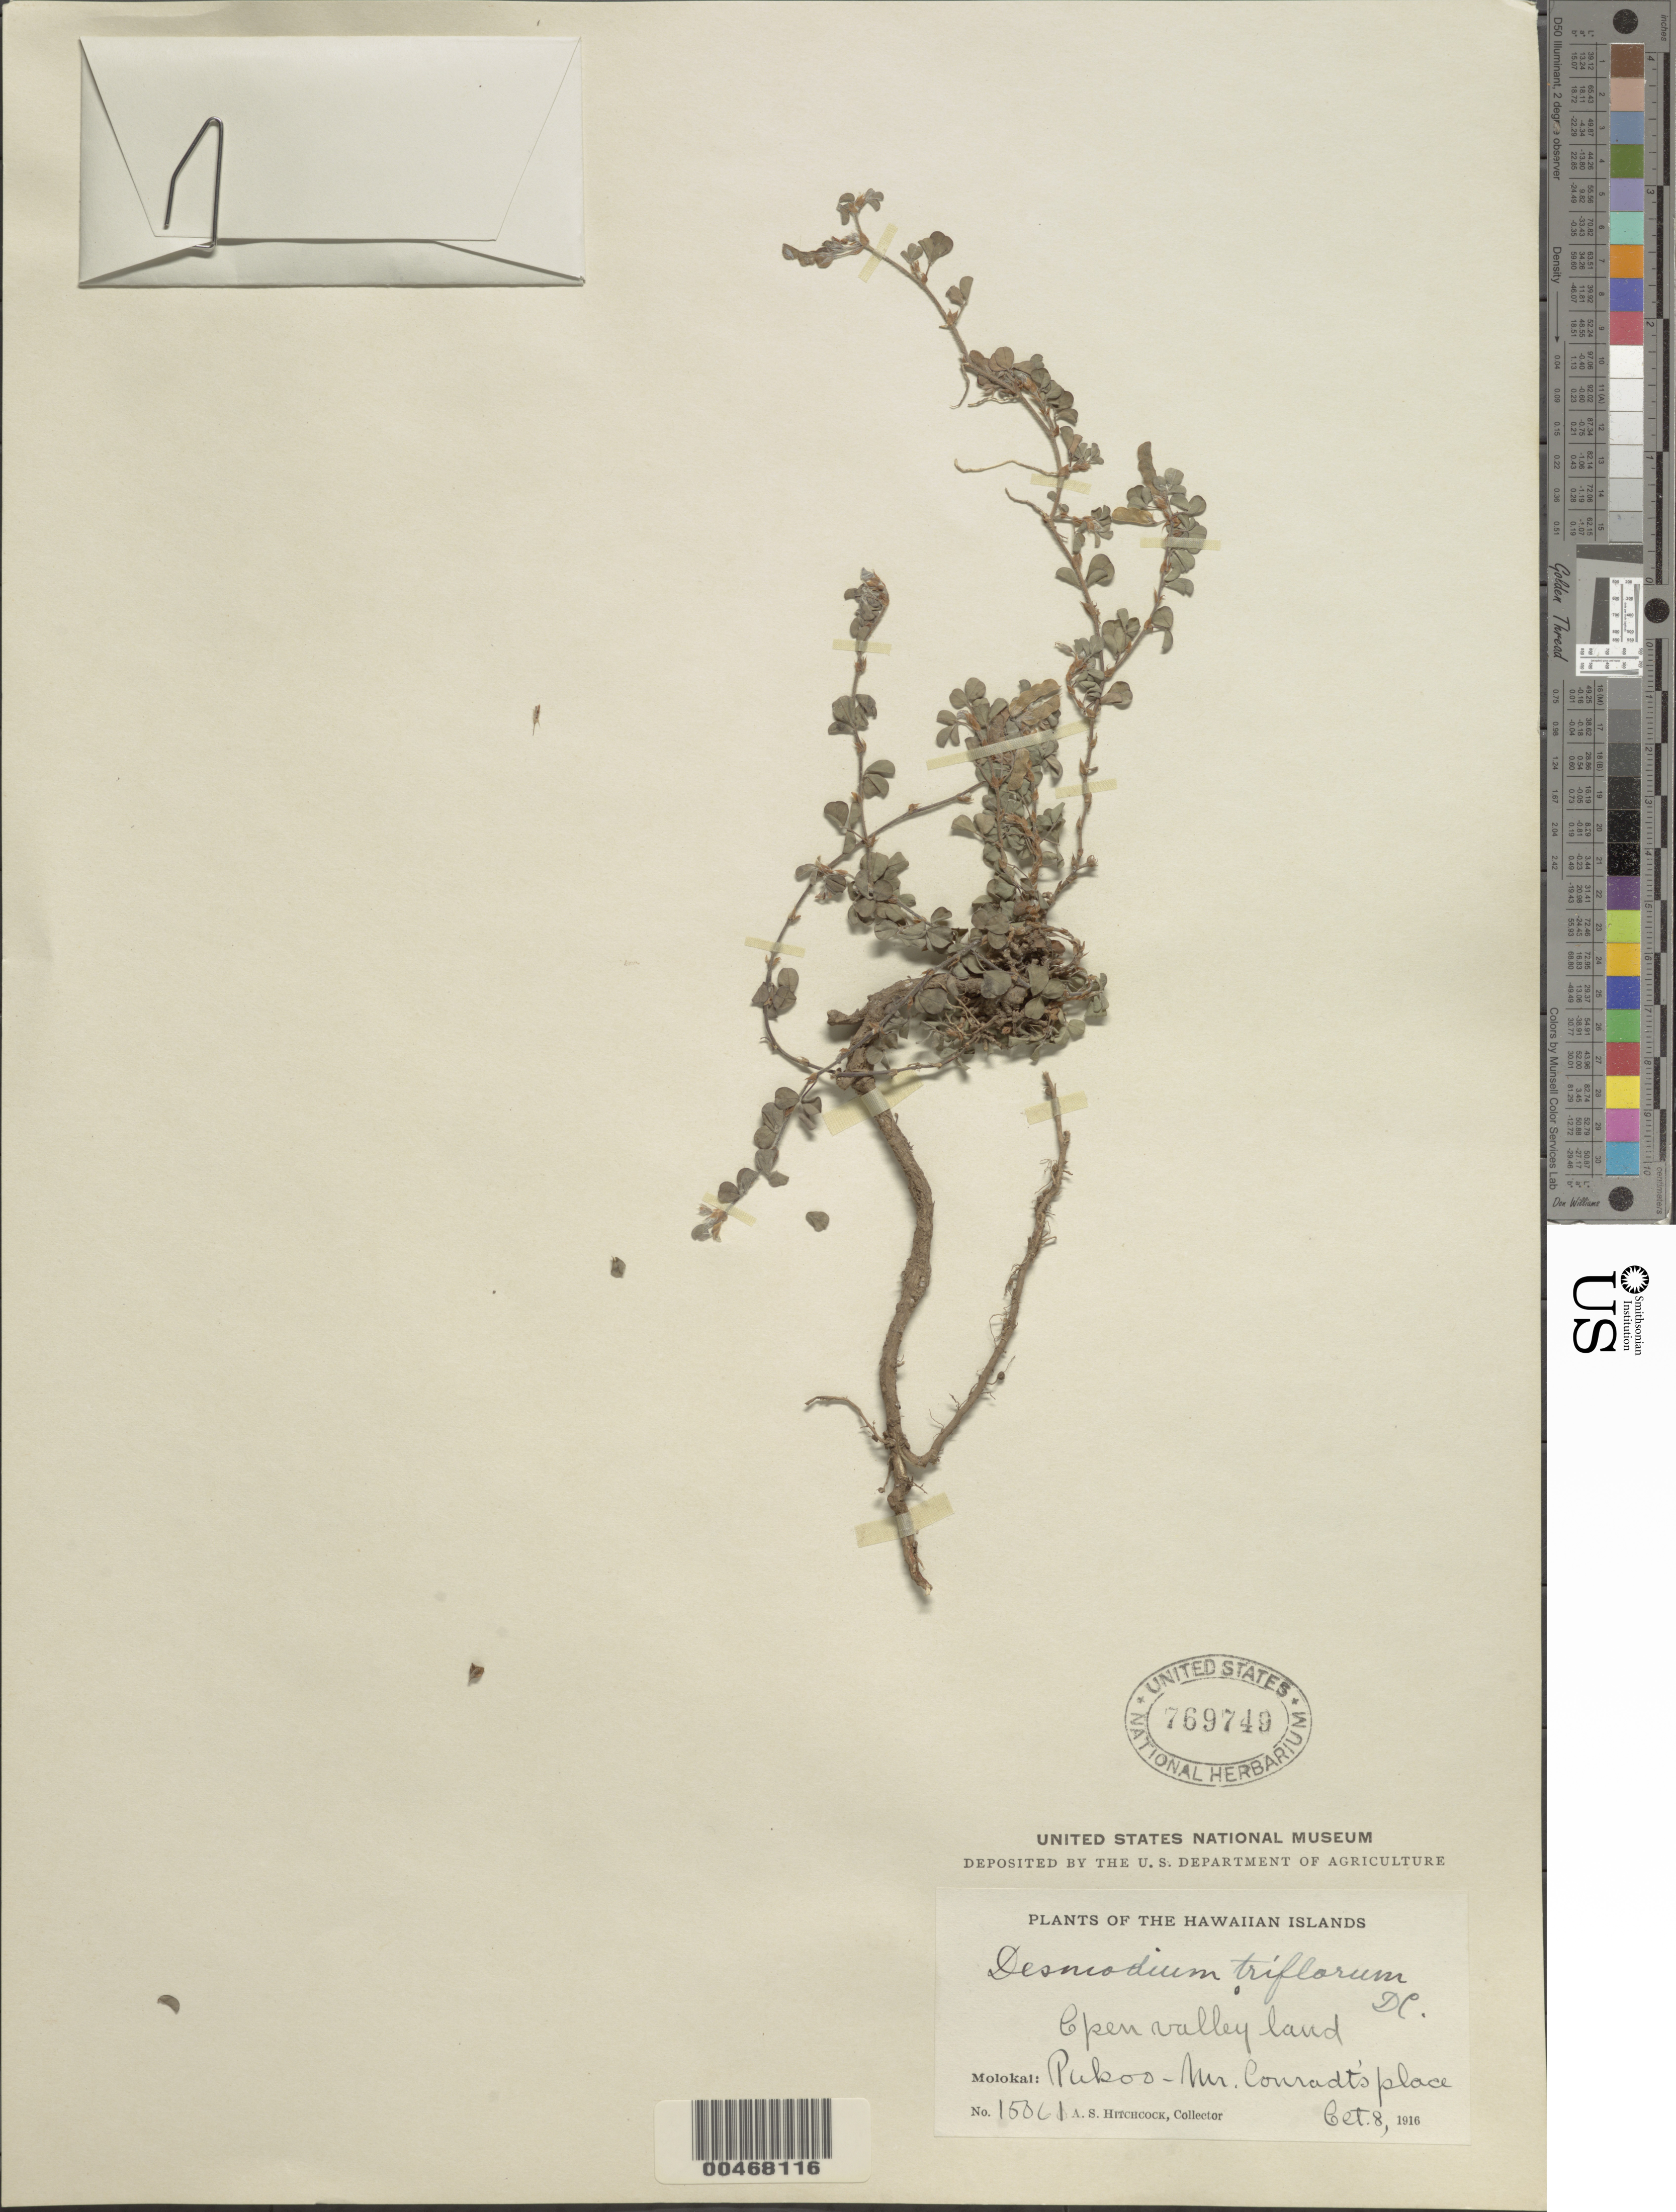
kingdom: Plantae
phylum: Tracheophyta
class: Magnoliopsida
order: Fabales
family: Fabaceae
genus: Grona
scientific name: Grona triflora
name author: (L.) H. Ohashi & K. Ohashi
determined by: Wagner, W. L., (BOT), Smithsonian Institution - National Museum of Natural History (UNITED STATES)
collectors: A. S. Hitchcock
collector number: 15061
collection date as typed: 8 Oct 1916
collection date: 1916-10-08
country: United States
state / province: Hawaii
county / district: Maui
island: Moloka'i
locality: Pukoo - Mr. Conradt's place.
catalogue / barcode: US 769749